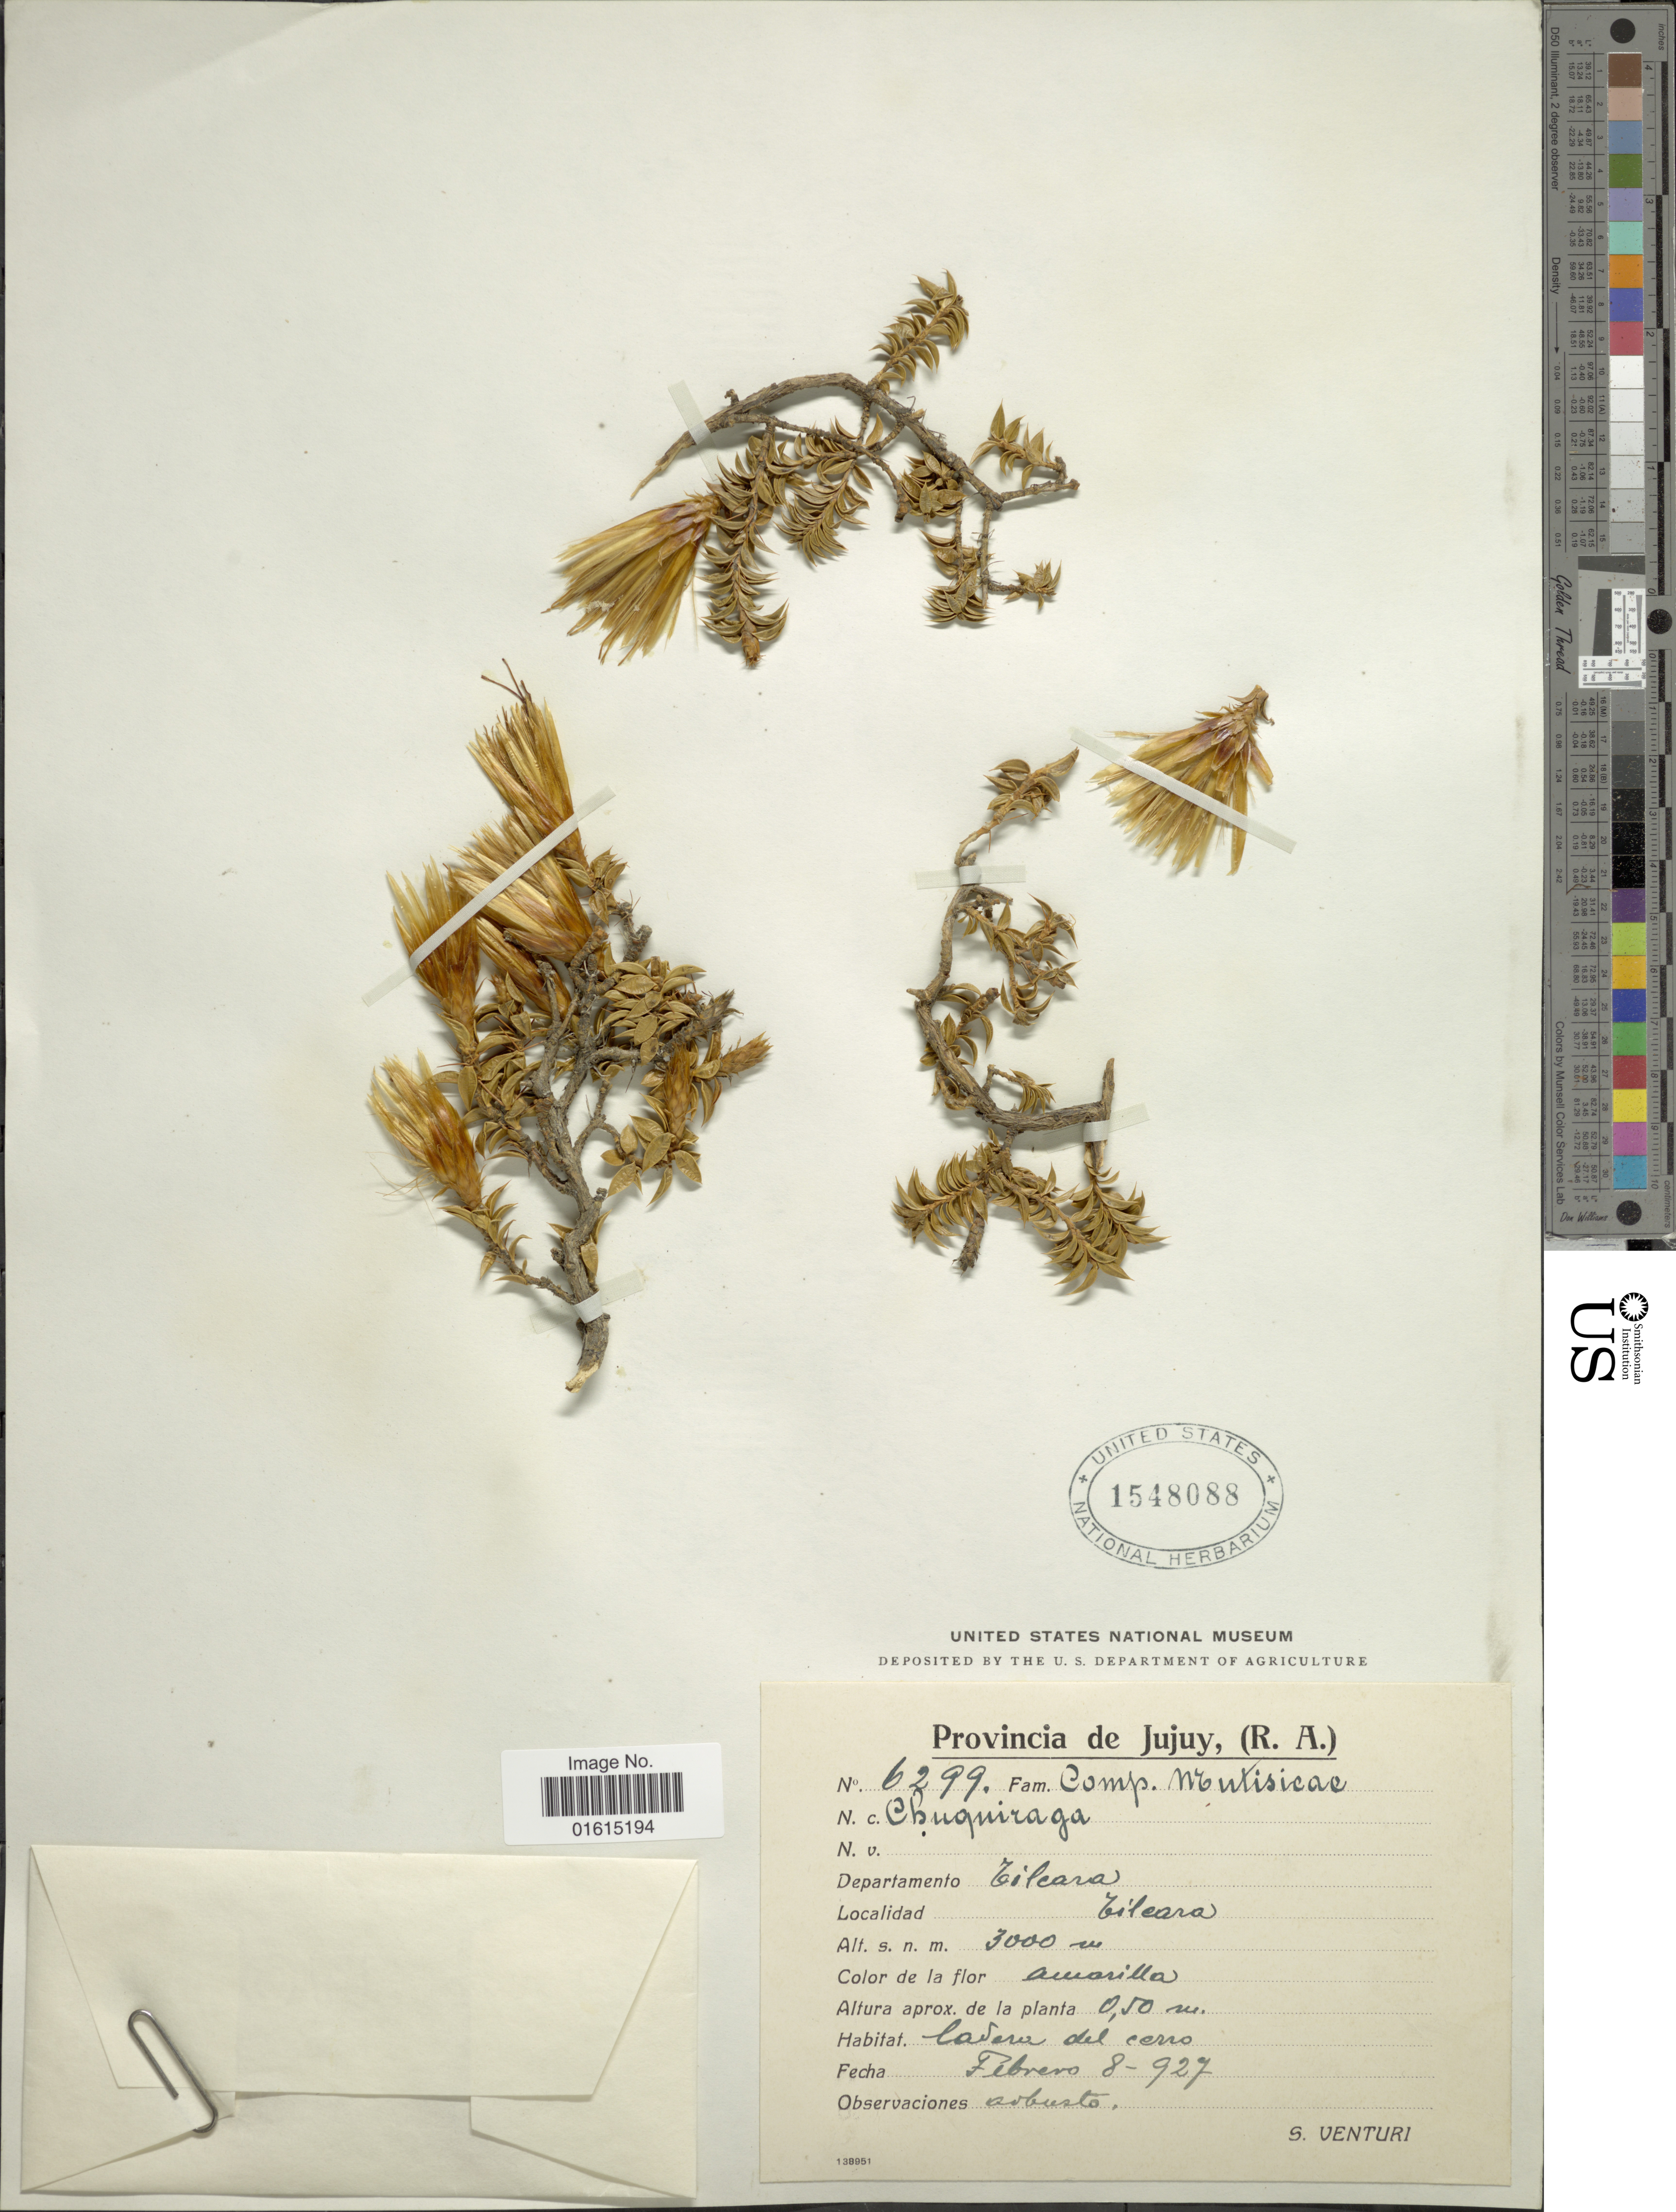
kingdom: Plantae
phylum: Tracheophyta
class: Magnoliopsida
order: Asterales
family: Asteraceae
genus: Chuquiraga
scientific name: Chuquiraga sp.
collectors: S. Venturi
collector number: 6299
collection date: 1927-02-08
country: Argentina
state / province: Jujuy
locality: Provincia de Jujuy (R. A.), Departamento Tilcara, Tilcara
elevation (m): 3000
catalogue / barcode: US 1548088